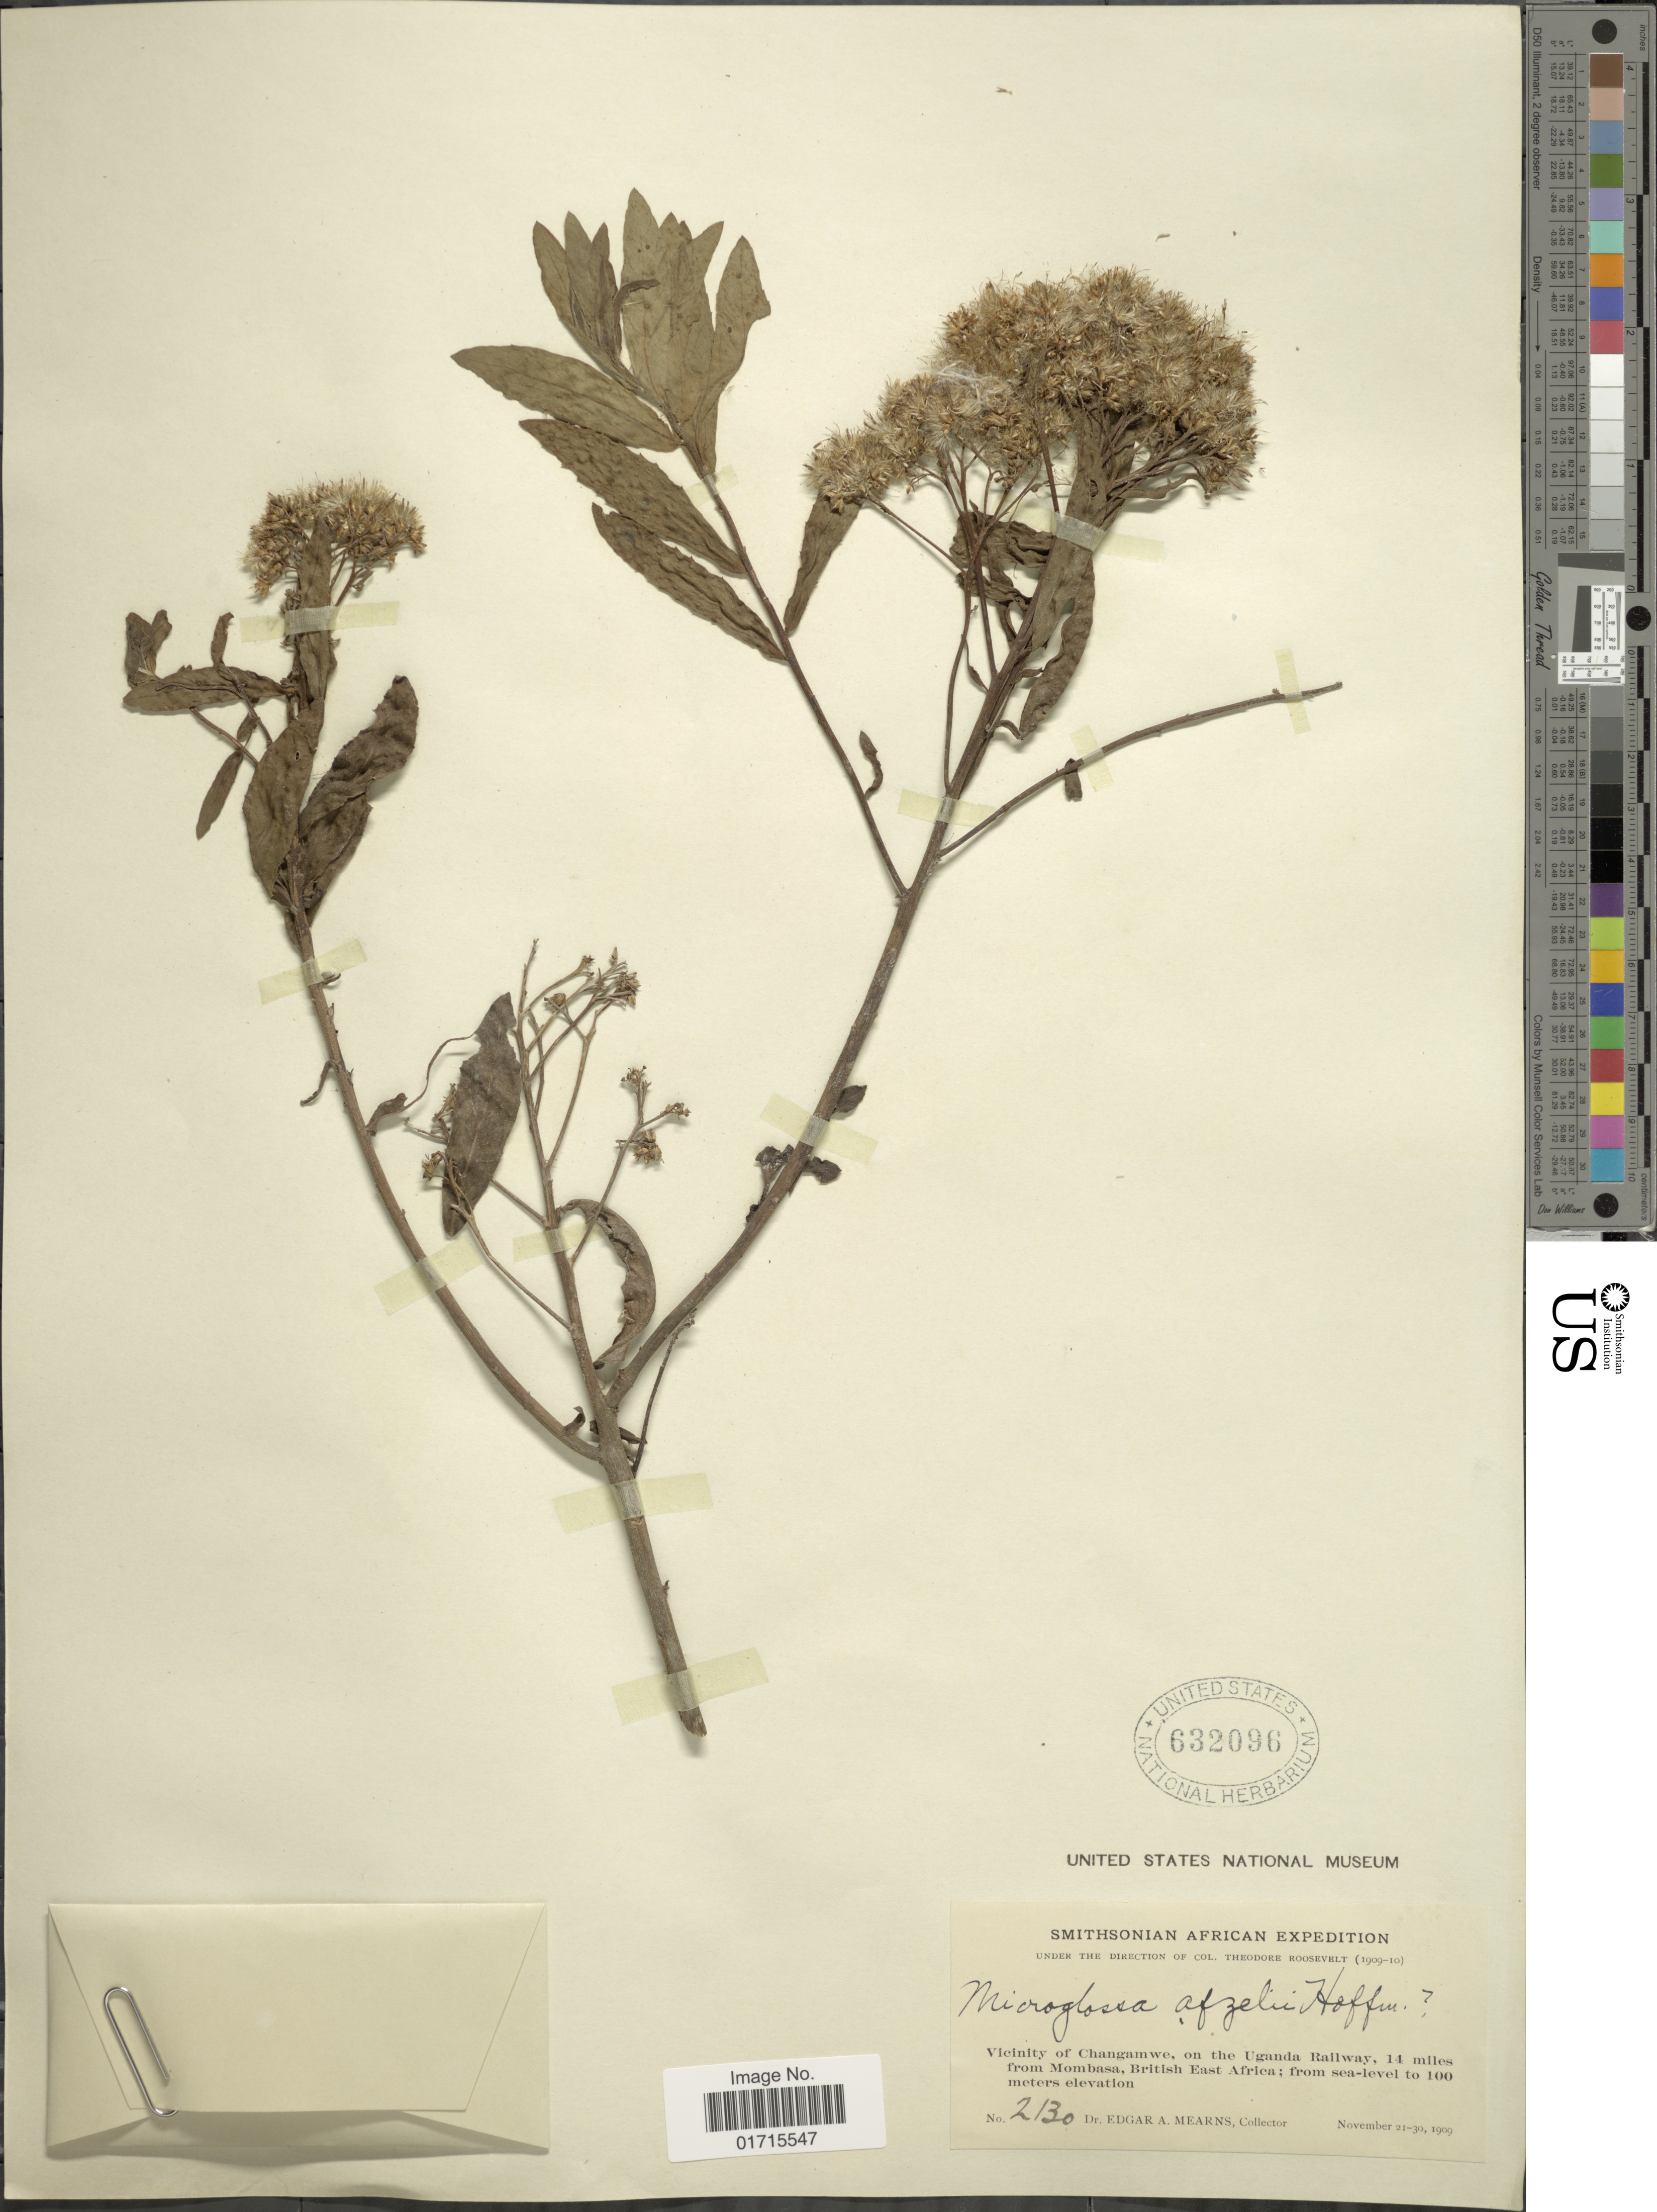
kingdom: Plantae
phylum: Tracheophyta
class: Magnoliopsida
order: Asterales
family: Asteraceae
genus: Microglossa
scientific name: Microglossa afzelii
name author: O. Hoffm.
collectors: E. A. Mearns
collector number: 2130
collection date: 1909-11-21/1909-11-30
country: Uganda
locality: Vicinity of Changamwe, on the Uganda Railway, 14 miles from Mombasa, British East Africa:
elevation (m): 100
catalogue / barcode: US 632096